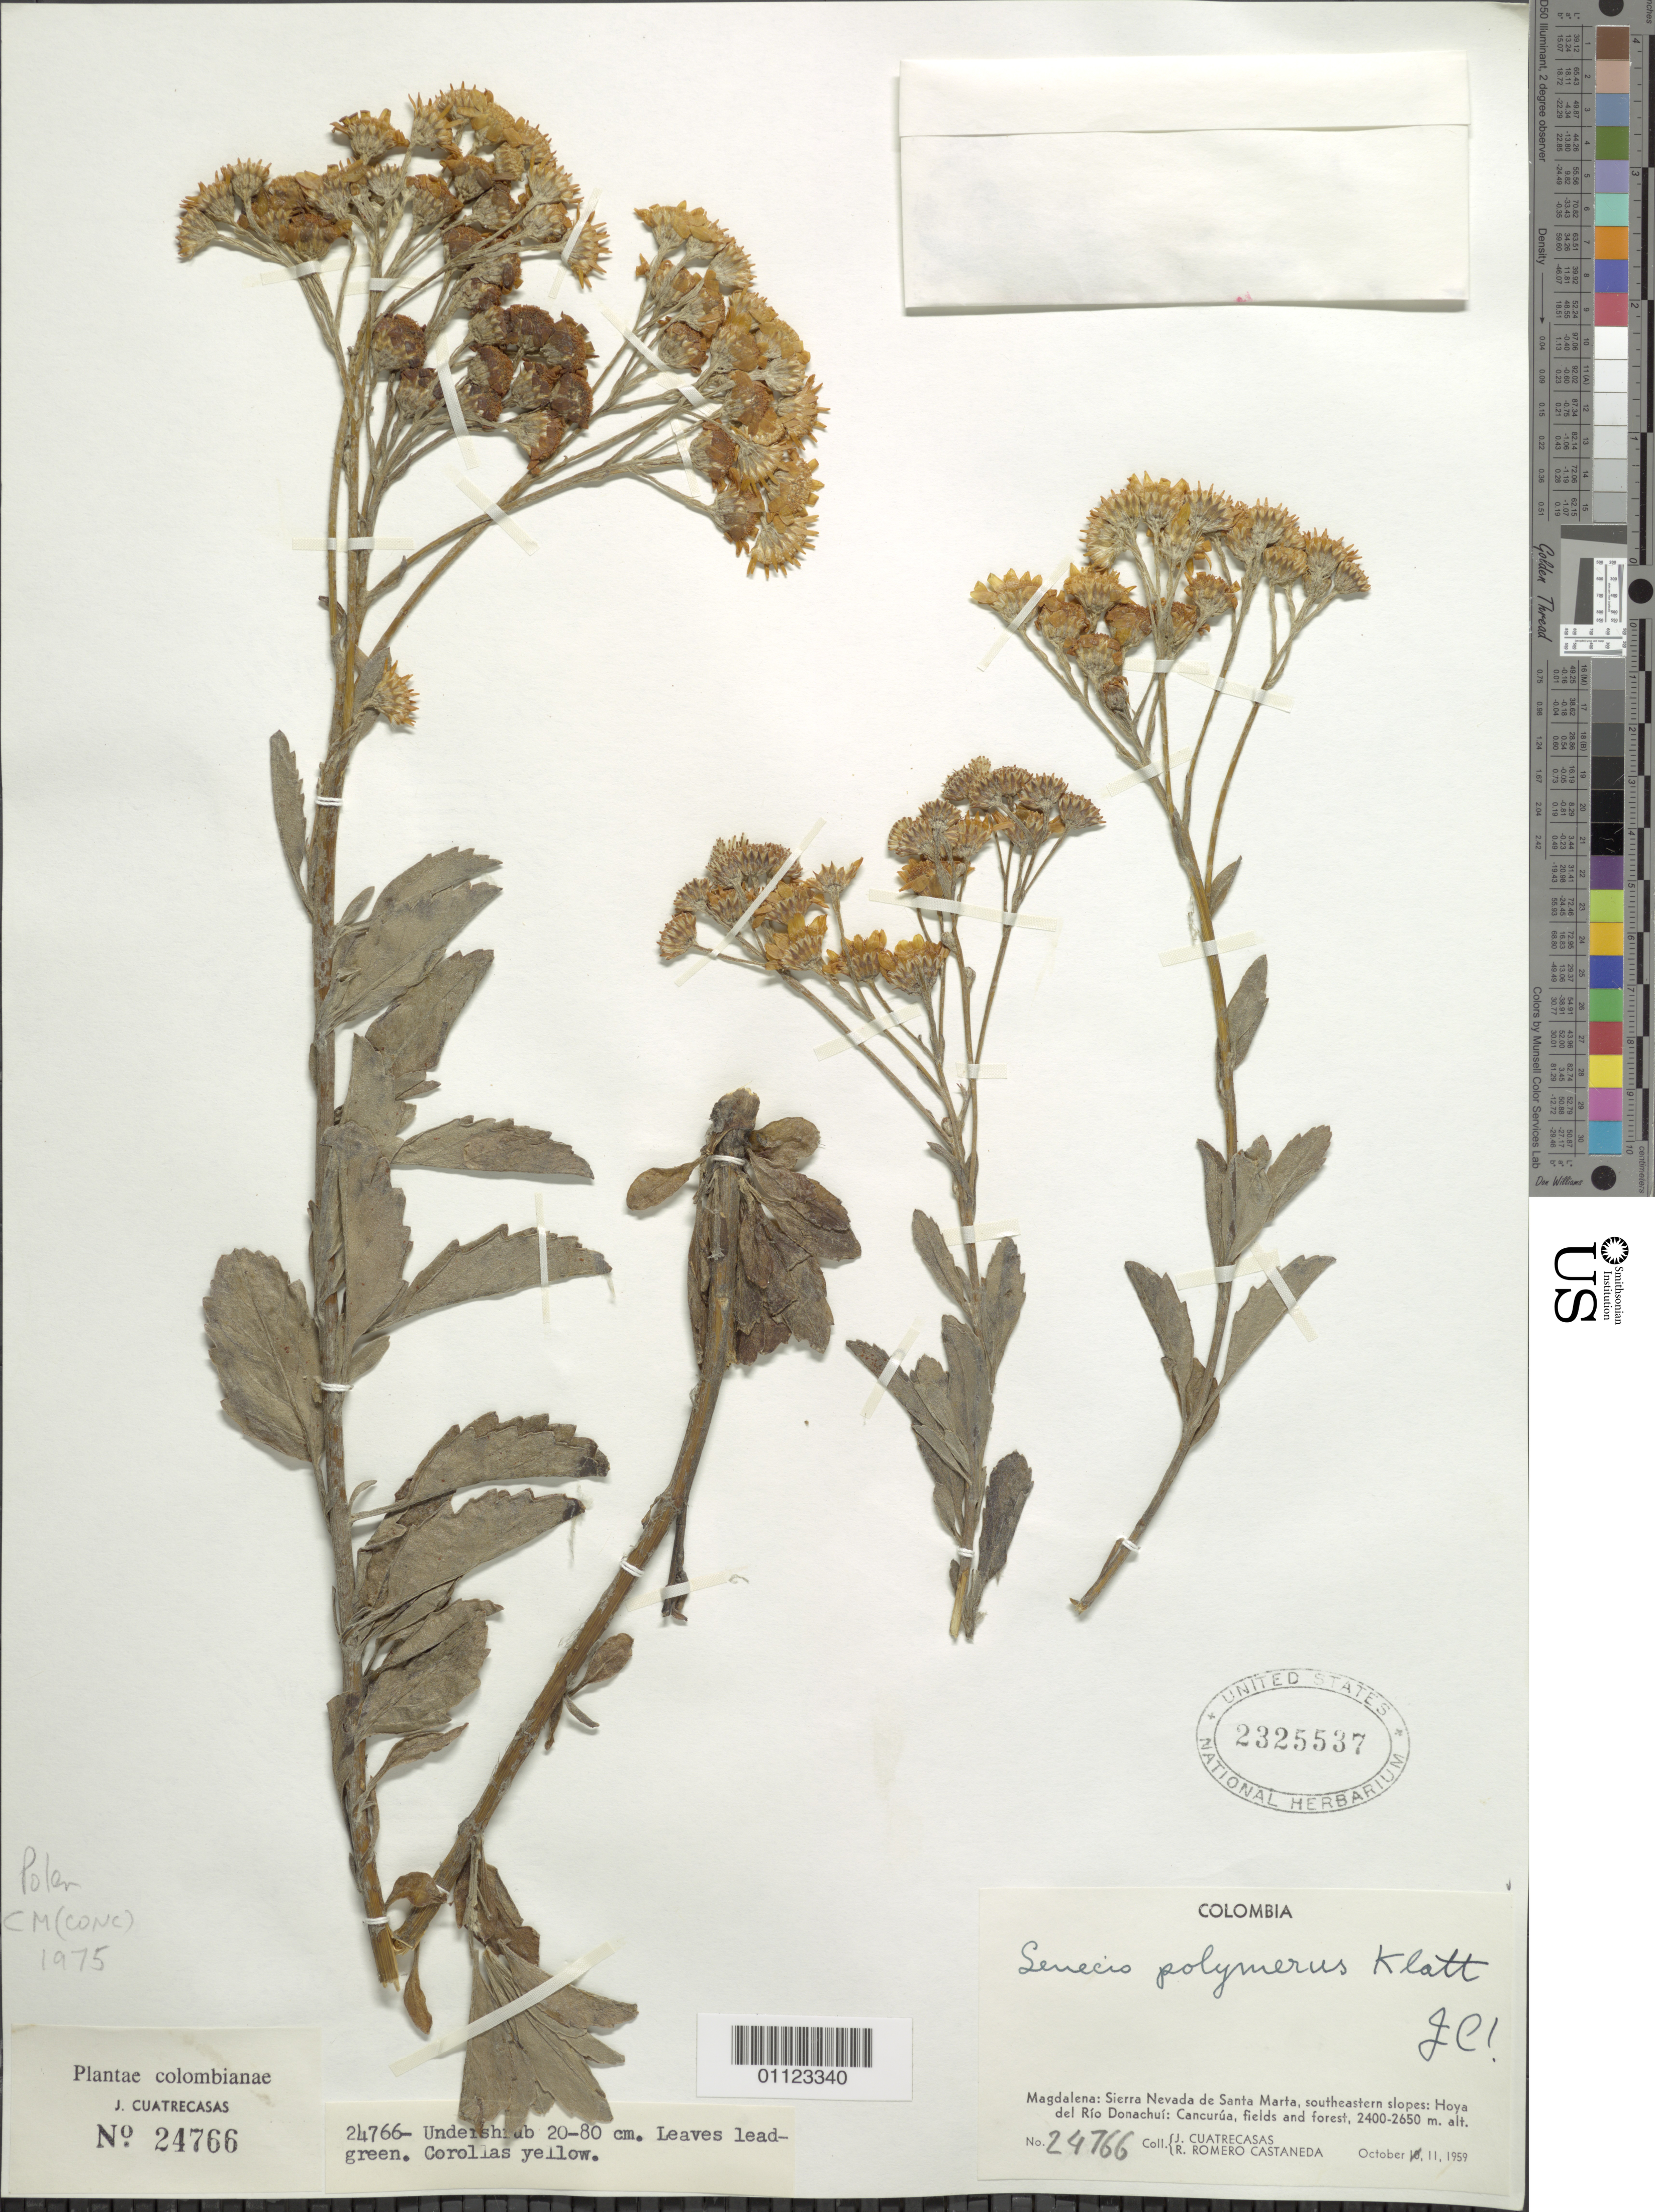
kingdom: Plantae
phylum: Tracheophyta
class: Magnoliopsida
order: Asterales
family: Asteraceae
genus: Pentacalia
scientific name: Pentacalia polymera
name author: (Klatt) Cuatrec.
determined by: Cuatrecasas, J.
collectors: J. Cuatrecasas & R. Romero Castañeda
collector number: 24766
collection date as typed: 10 Oct 1959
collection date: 1959-10-10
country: Colombia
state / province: Magdalena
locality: Sierra Nevada de Santa Marta, southeastern slopes: Hoya del Rio Donachui: Cancurua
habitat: Fields and forests.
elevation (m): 2400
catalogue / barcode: US 2325537